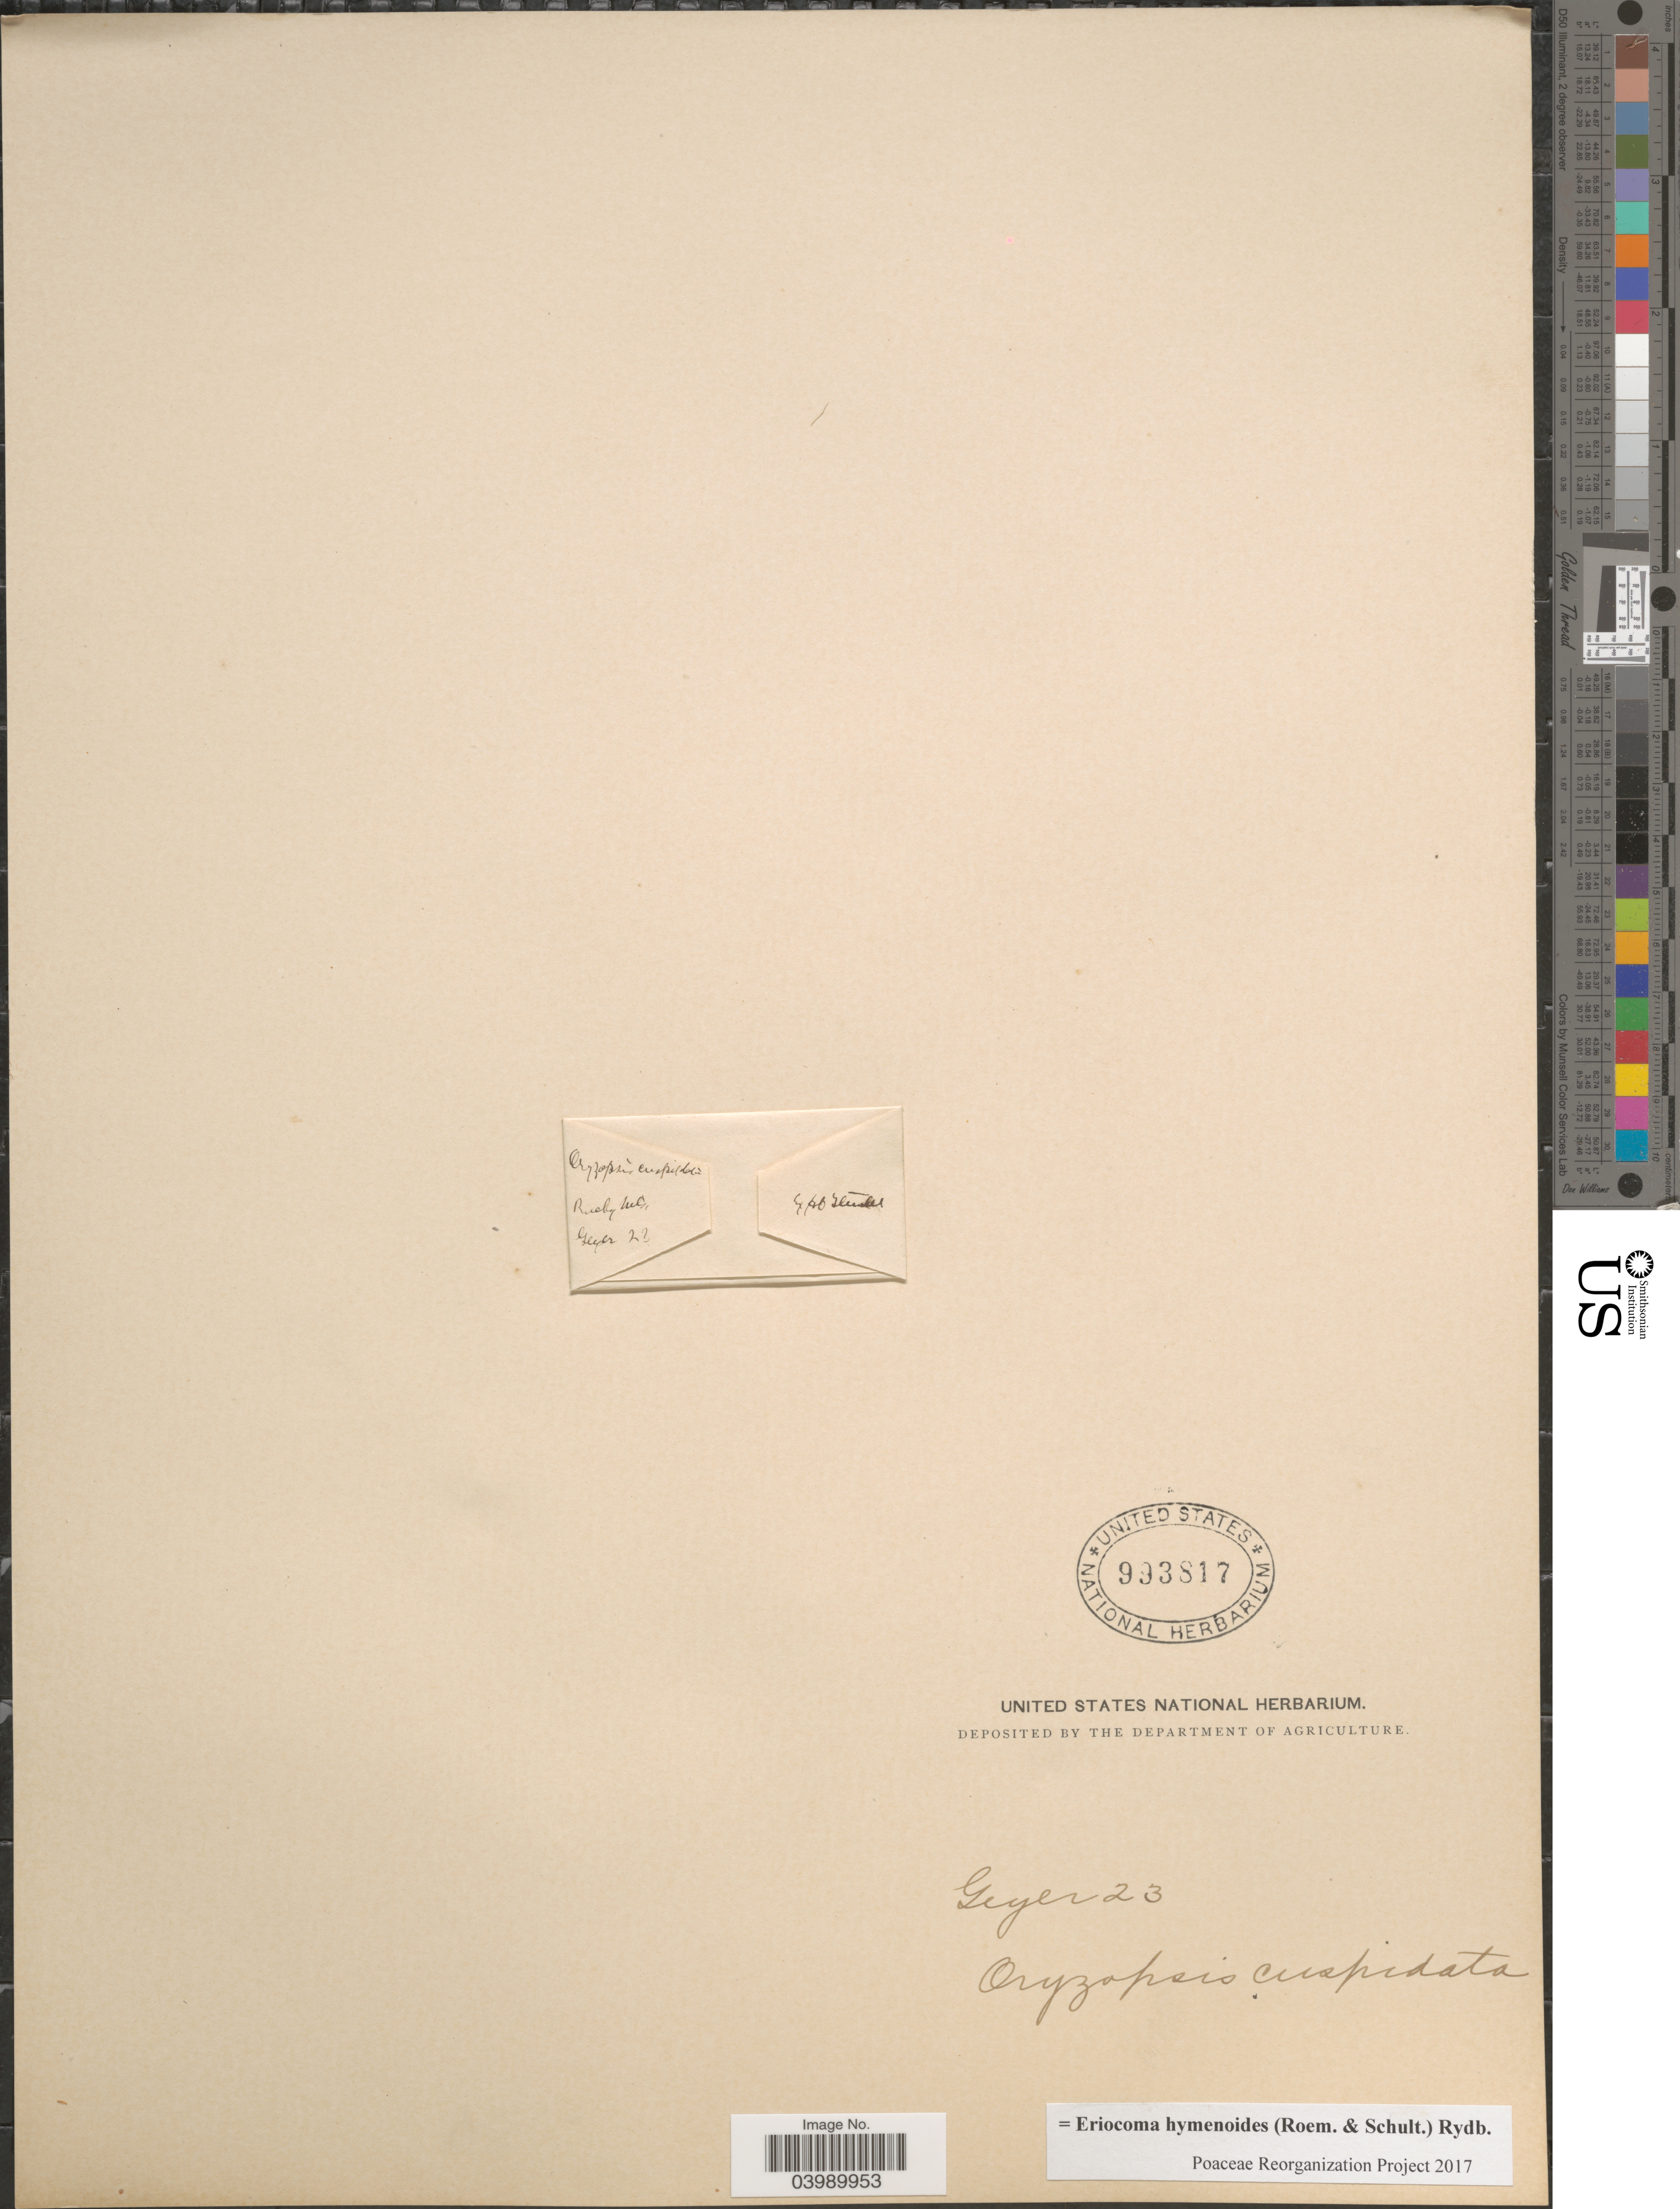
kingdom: Plantae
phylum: Tracheophyta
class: Liliopsida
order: Poales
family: Poaceae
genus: Eriocoma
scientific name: Eriocoma hymenoides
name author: (Roem. & Schult.) Rydb.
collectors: Geyer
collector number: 23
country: United States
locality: Rocky Mts.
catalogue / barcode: US 993817